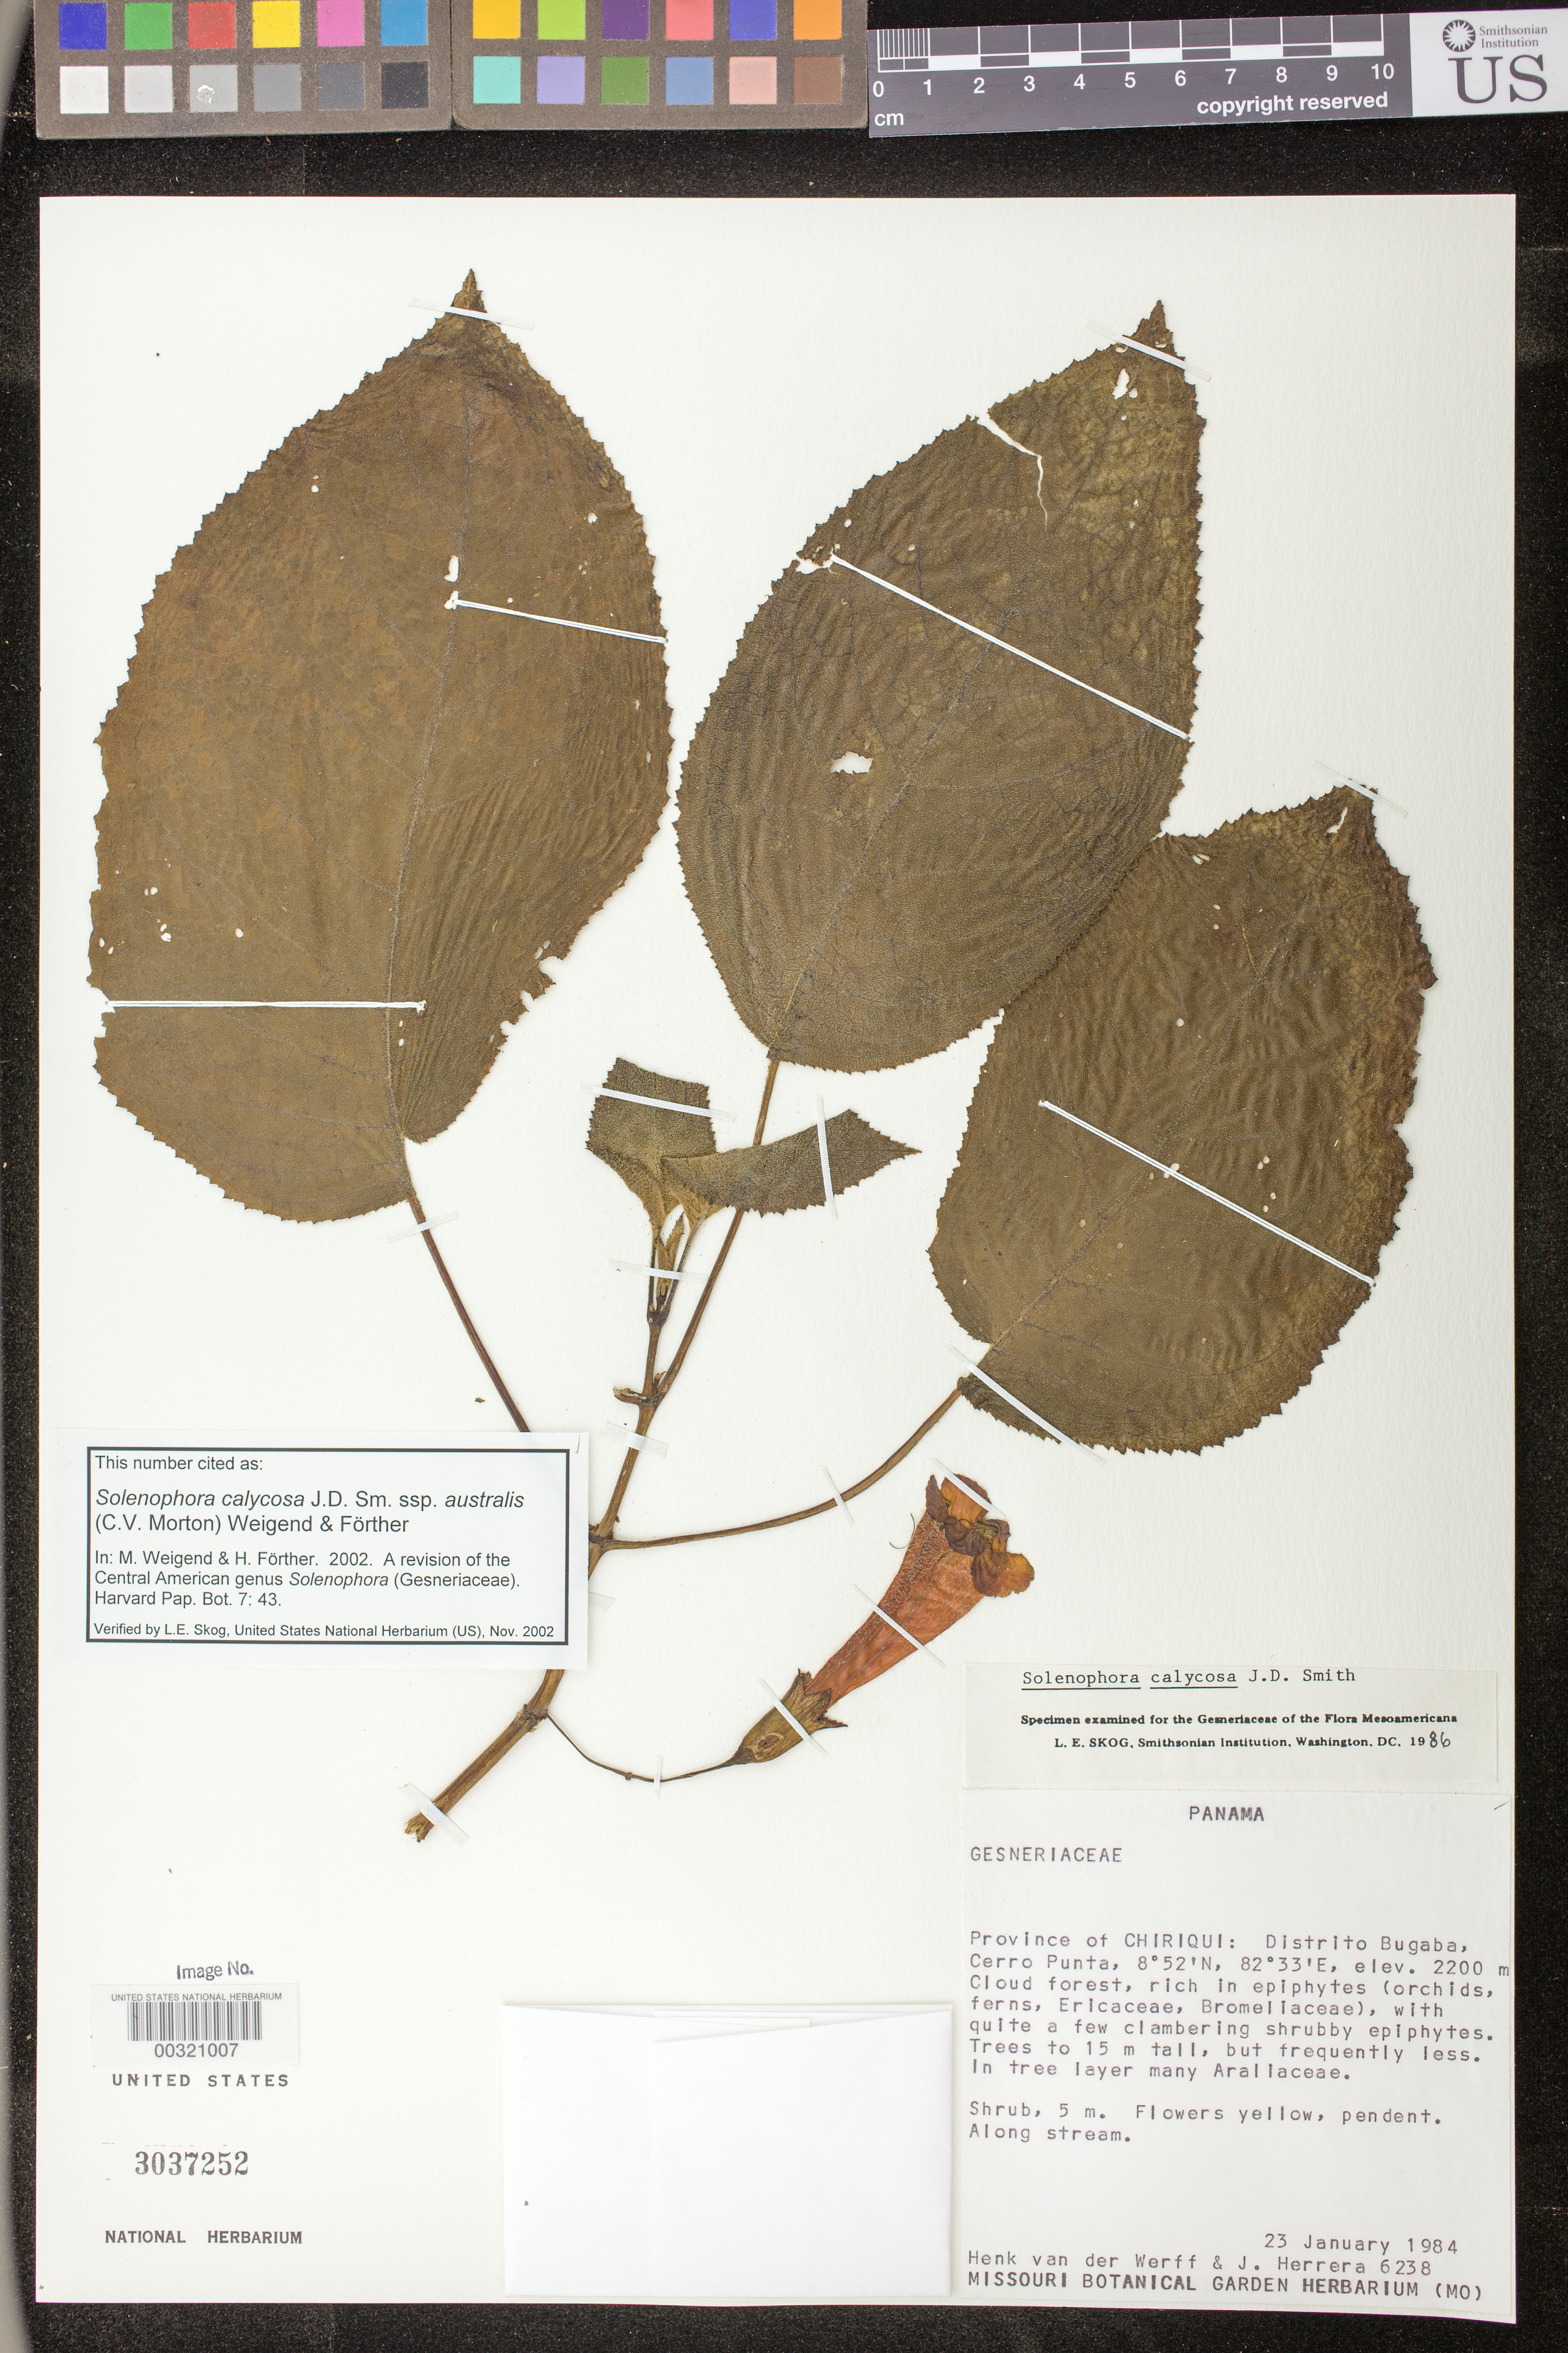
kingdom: Plantae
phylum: Tracheophyta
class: Magnoliopsida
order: Lamiales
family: Gesneriaceae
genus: Solenophora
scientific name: Solenophora calycosa subsp. australis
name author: (C.V. Morton) Weigend & Förther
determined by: Weigend; Förther, Harald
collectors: H. van der Werff & J. Herrera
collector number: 6238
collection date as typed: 23 Jan 1984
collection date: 1984-01-23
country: Panama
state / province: Chiriquí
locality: Distr. de Bugaba, Cerro Punta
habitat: Cloud forest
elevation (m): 2200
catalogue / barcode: US 3037252